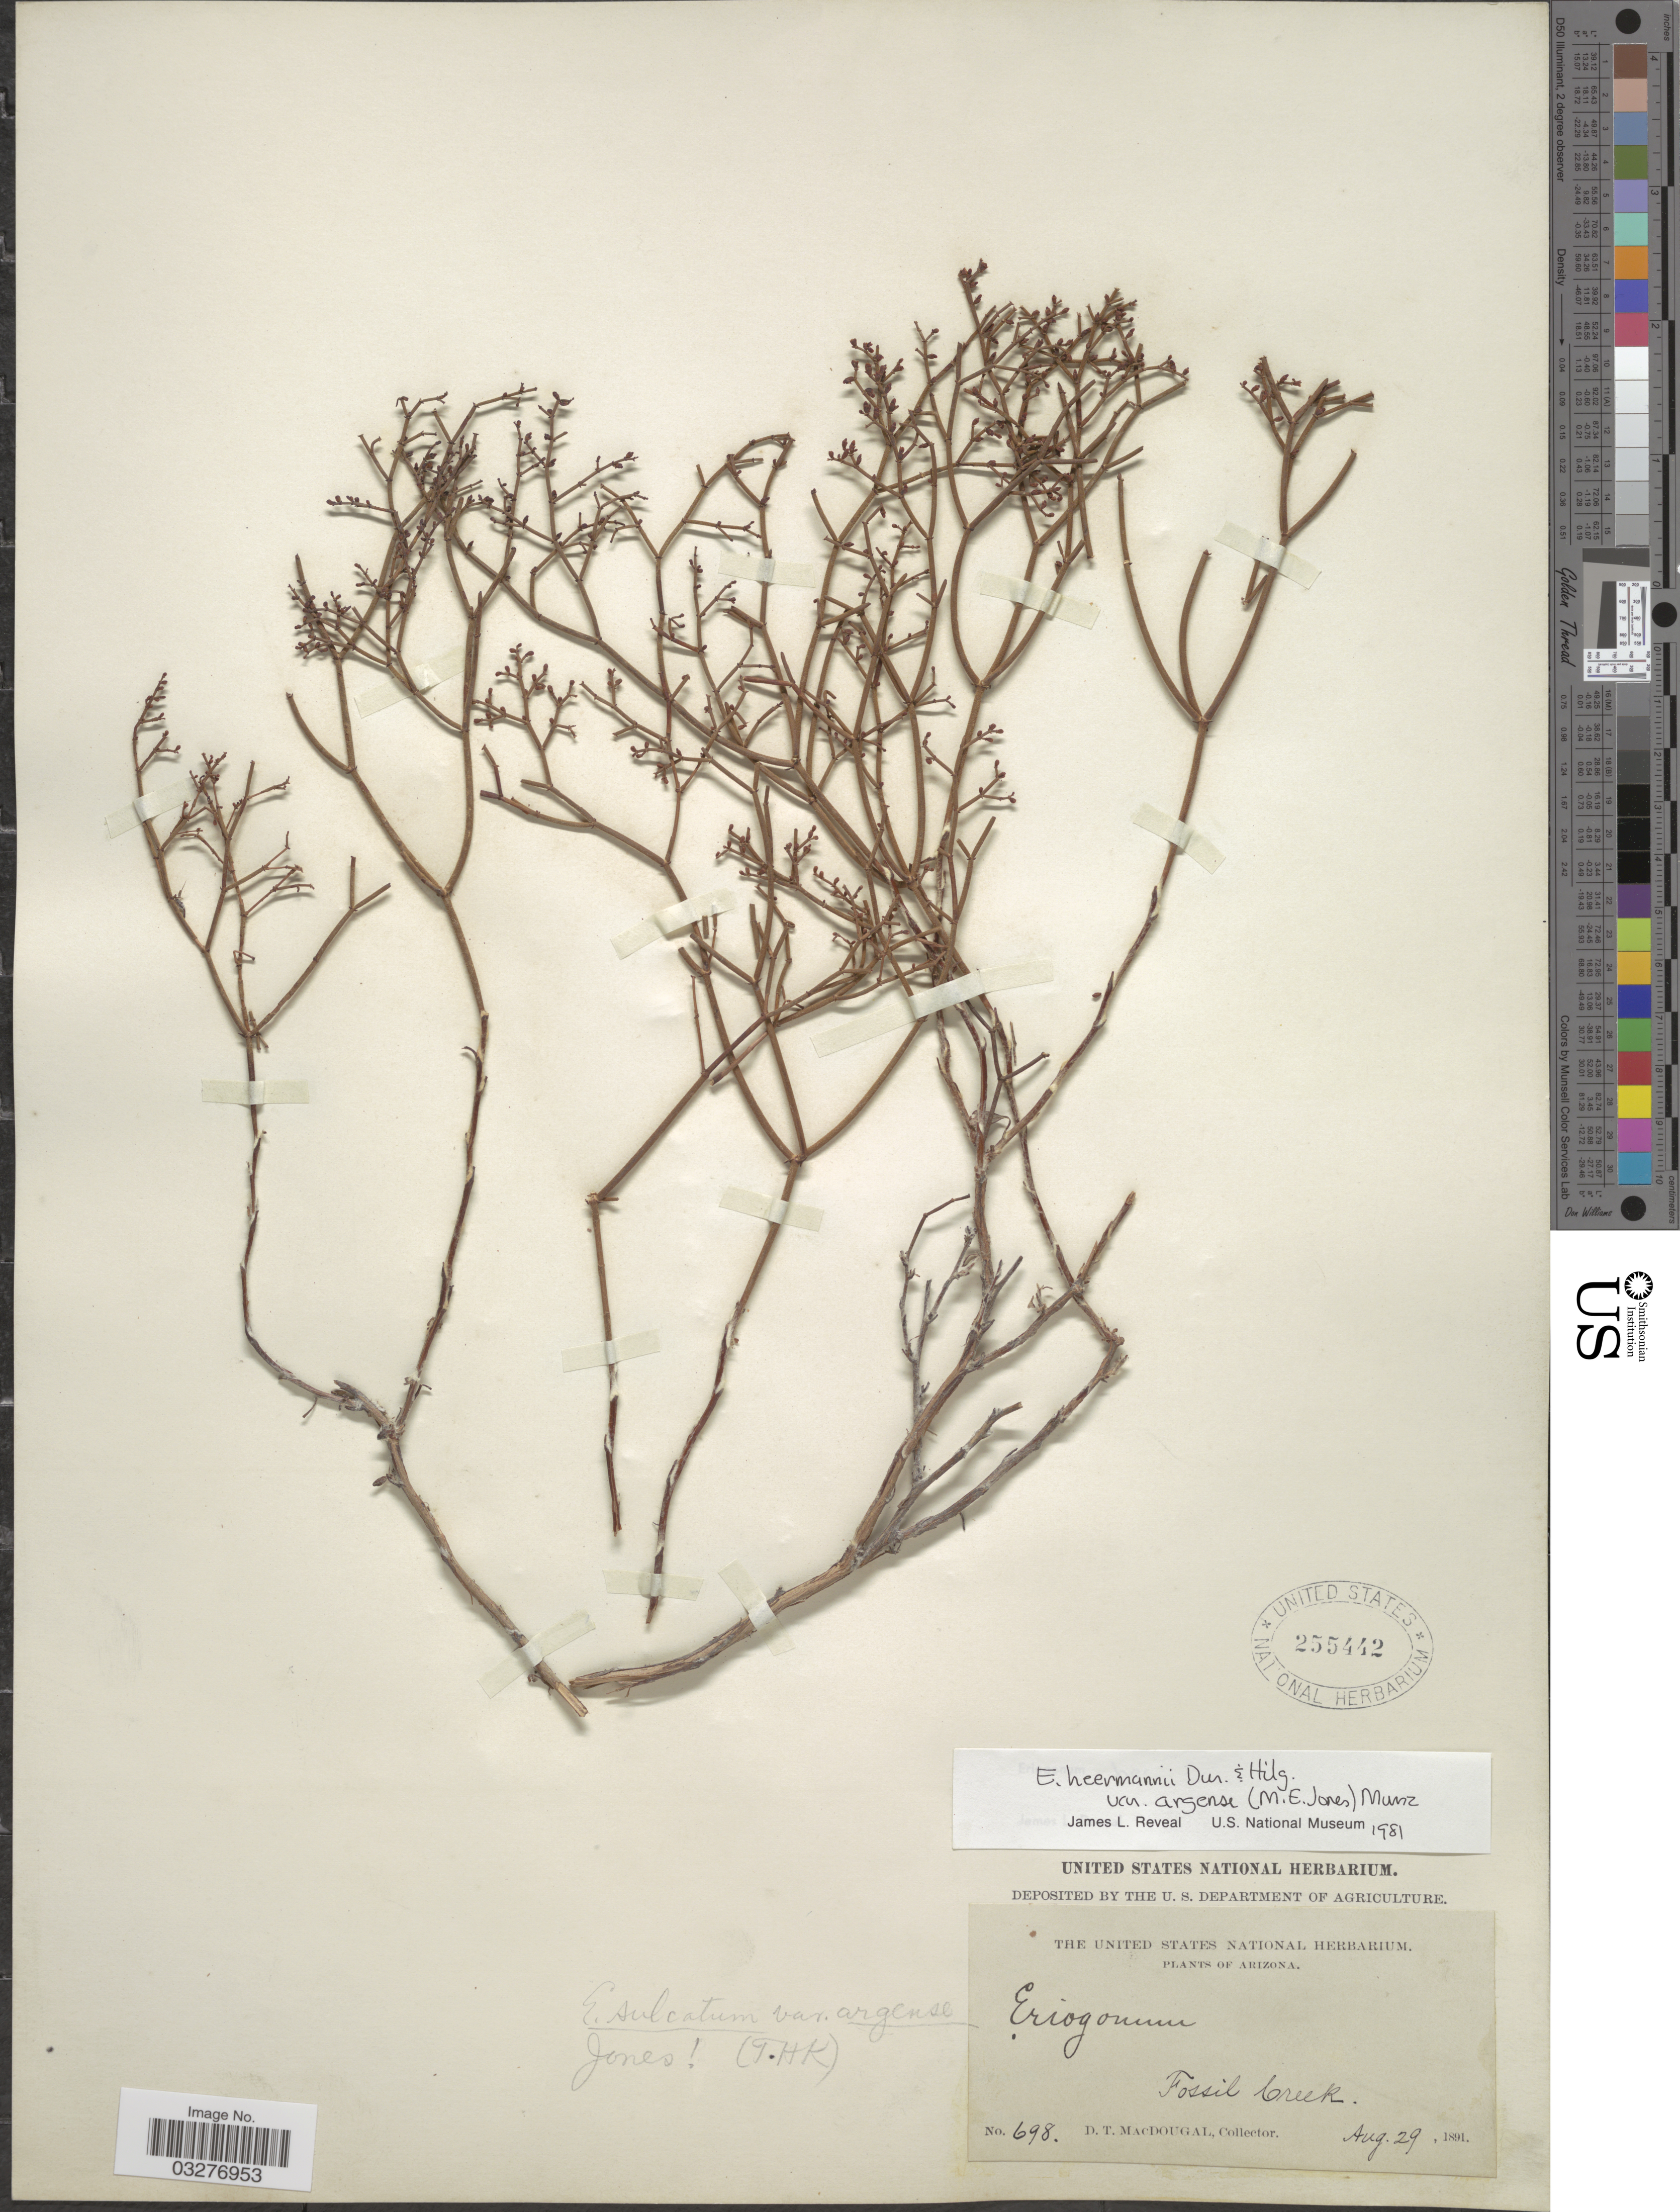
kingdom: Plantae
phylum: Tracheophyta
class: Magnoliopsida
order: Caryophyllales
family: Polygonaceae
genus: Eriogonum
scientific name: Eriogonum heermannii var. argense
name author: (M.E. Jones) Munz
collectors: D. T. MacDougal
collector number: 698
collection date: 1891-08-29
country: United States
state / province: Arizona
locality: Fossil Creek.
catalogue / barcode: US 255442